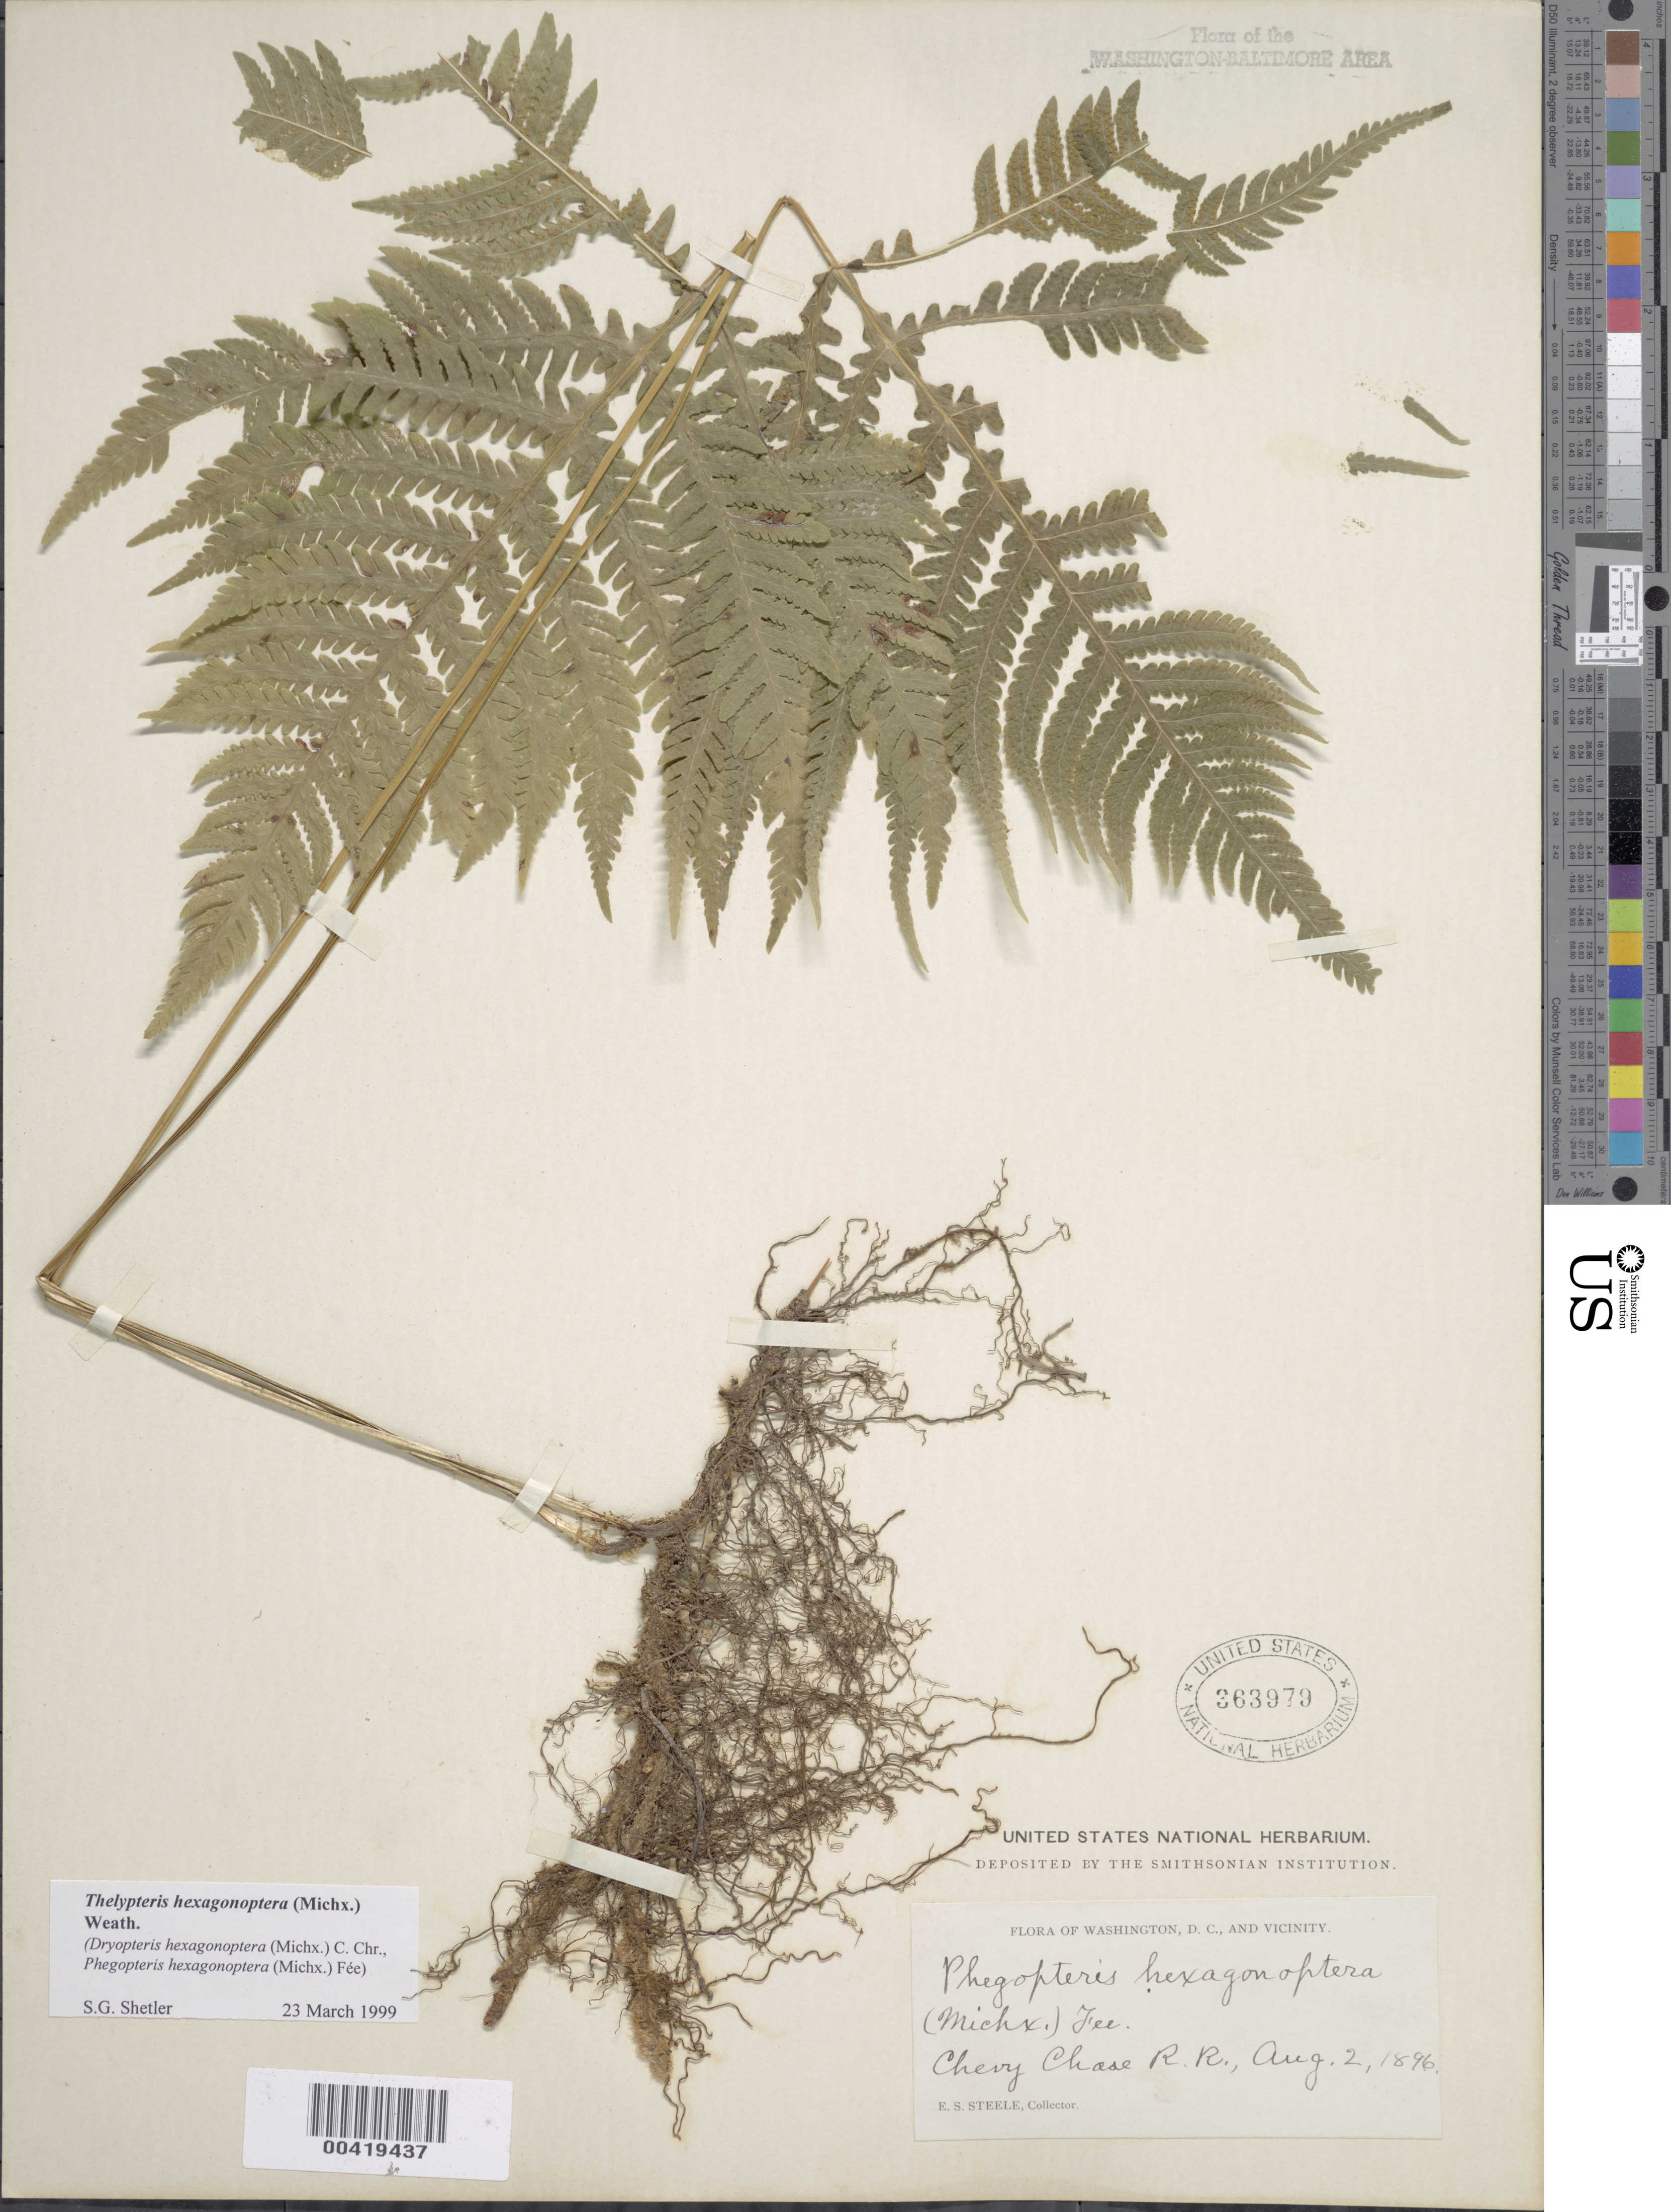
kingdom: Plantae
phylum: Tracheophyta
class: Polypodiopsida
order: Polypodiales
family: Thelypteridaceae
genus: Phegopteris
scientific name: Phegopteris hexagonoptera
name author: (Michx.) Fée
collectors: E. Steele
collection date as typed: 02 Aug 1896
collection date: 1896-08-02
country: United States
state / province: District of Columbia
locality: Chevy Chase Railroad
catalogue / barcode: US 363979